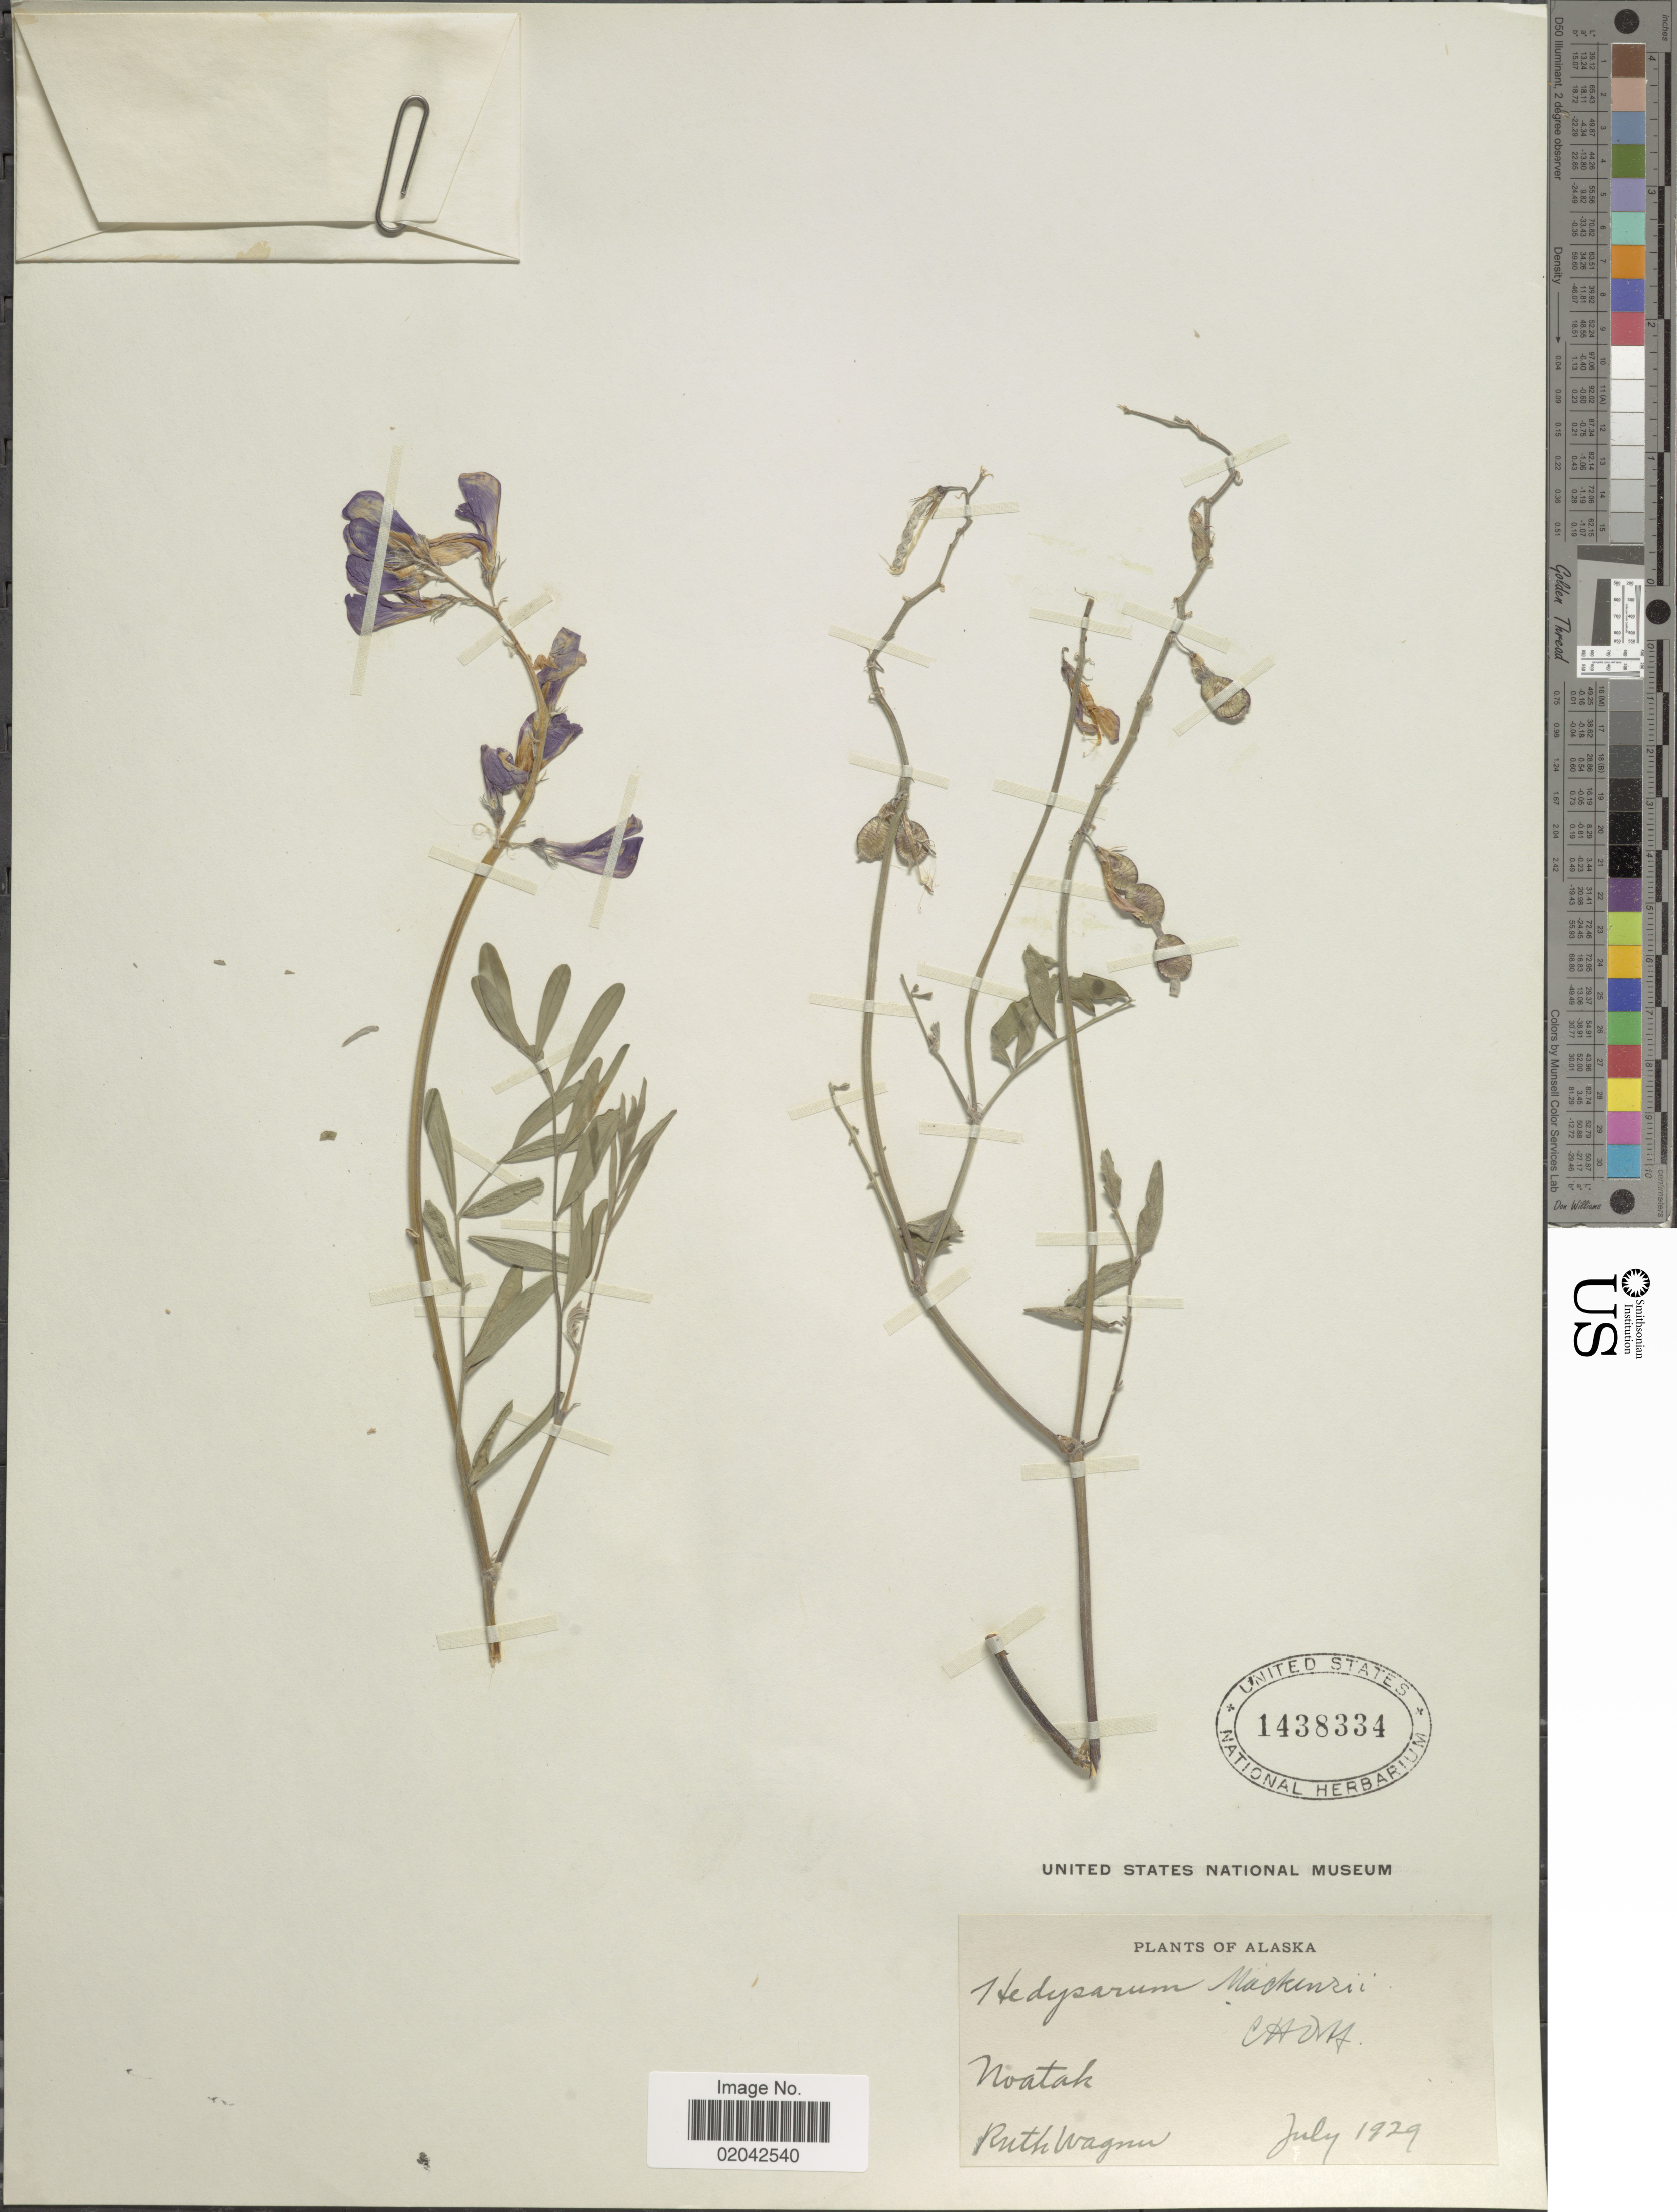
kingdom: Plantae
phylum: Tracheophyta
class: Magnoliopsida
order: Fabales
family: Fabaceae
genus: Hedysarum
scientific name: Hedysarum mackenziei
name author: Richardson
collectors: R. Wagner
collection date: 1929-07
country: United States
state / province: Alaska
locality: Noatak.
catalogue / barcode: US 1438334